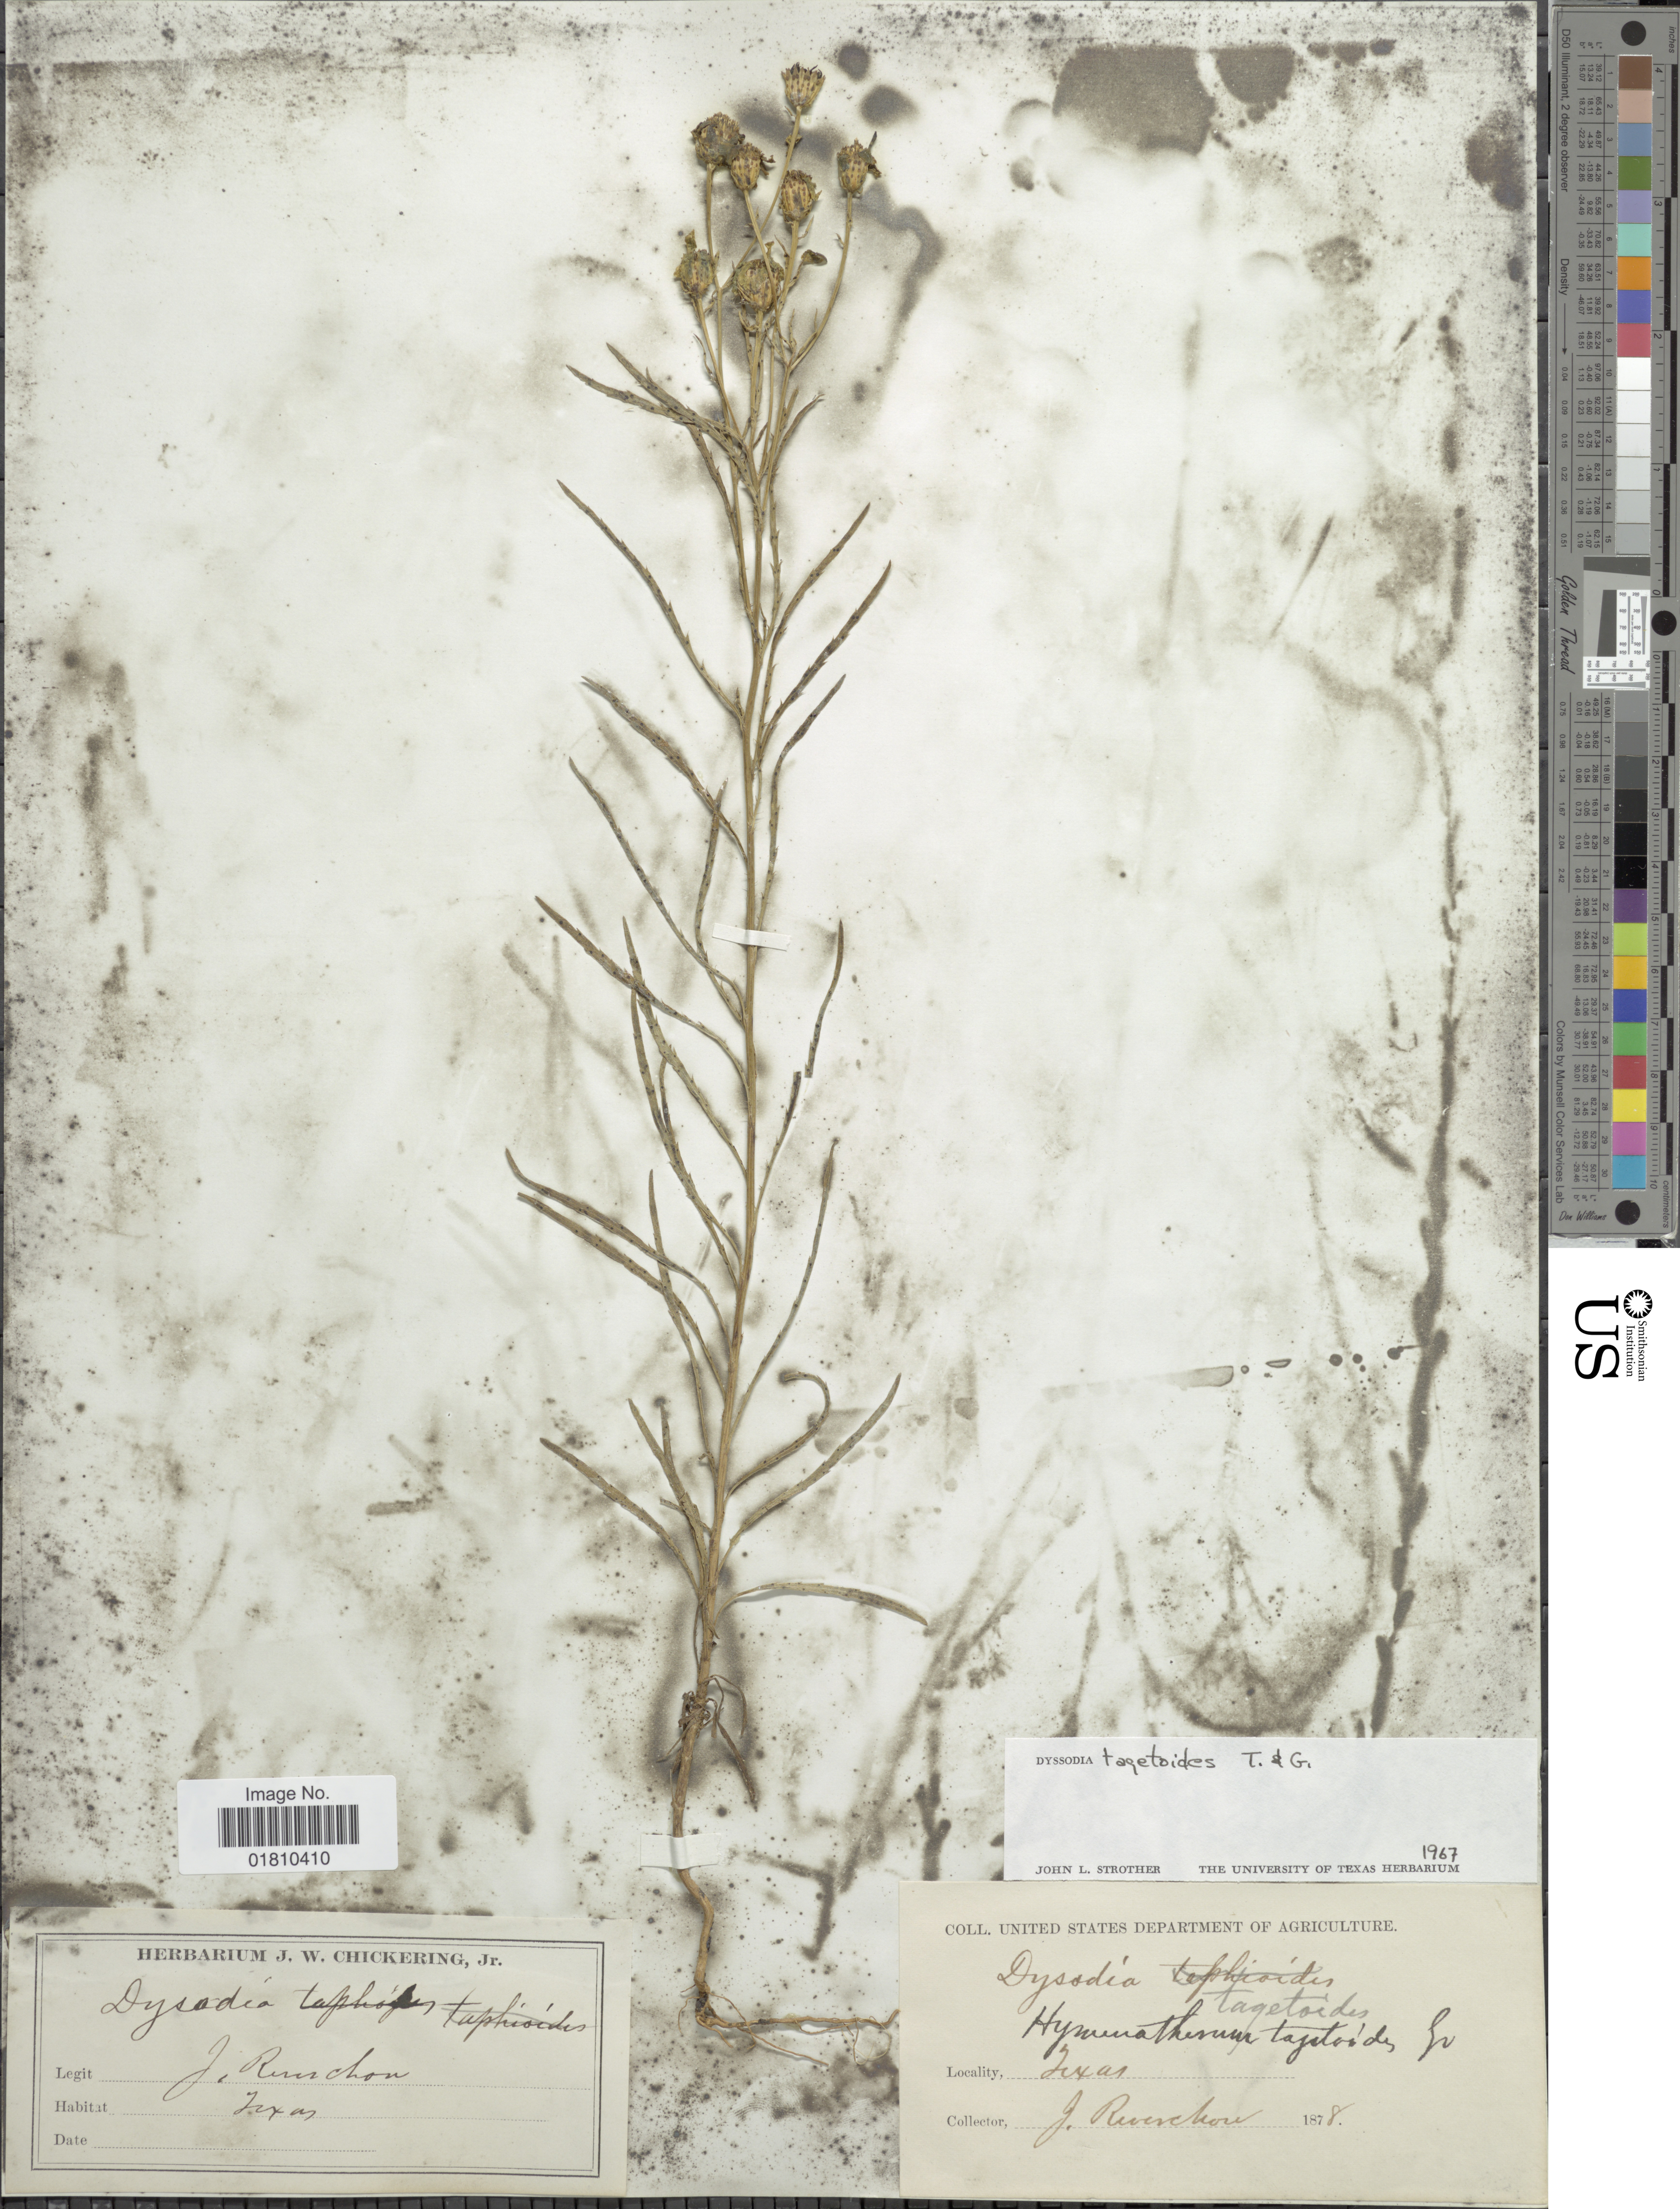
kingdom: Plantae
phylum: Tracheophyta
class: Magnoliopsida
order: Asterales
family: Asteraceae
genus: Dysodiopsis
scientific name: Dysodiopsis tagetoides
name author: (Torr. & A. Gray) Rydb.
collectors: J. Reverchon & United States Department of Agriculture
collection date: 1878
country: United States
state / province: Texas